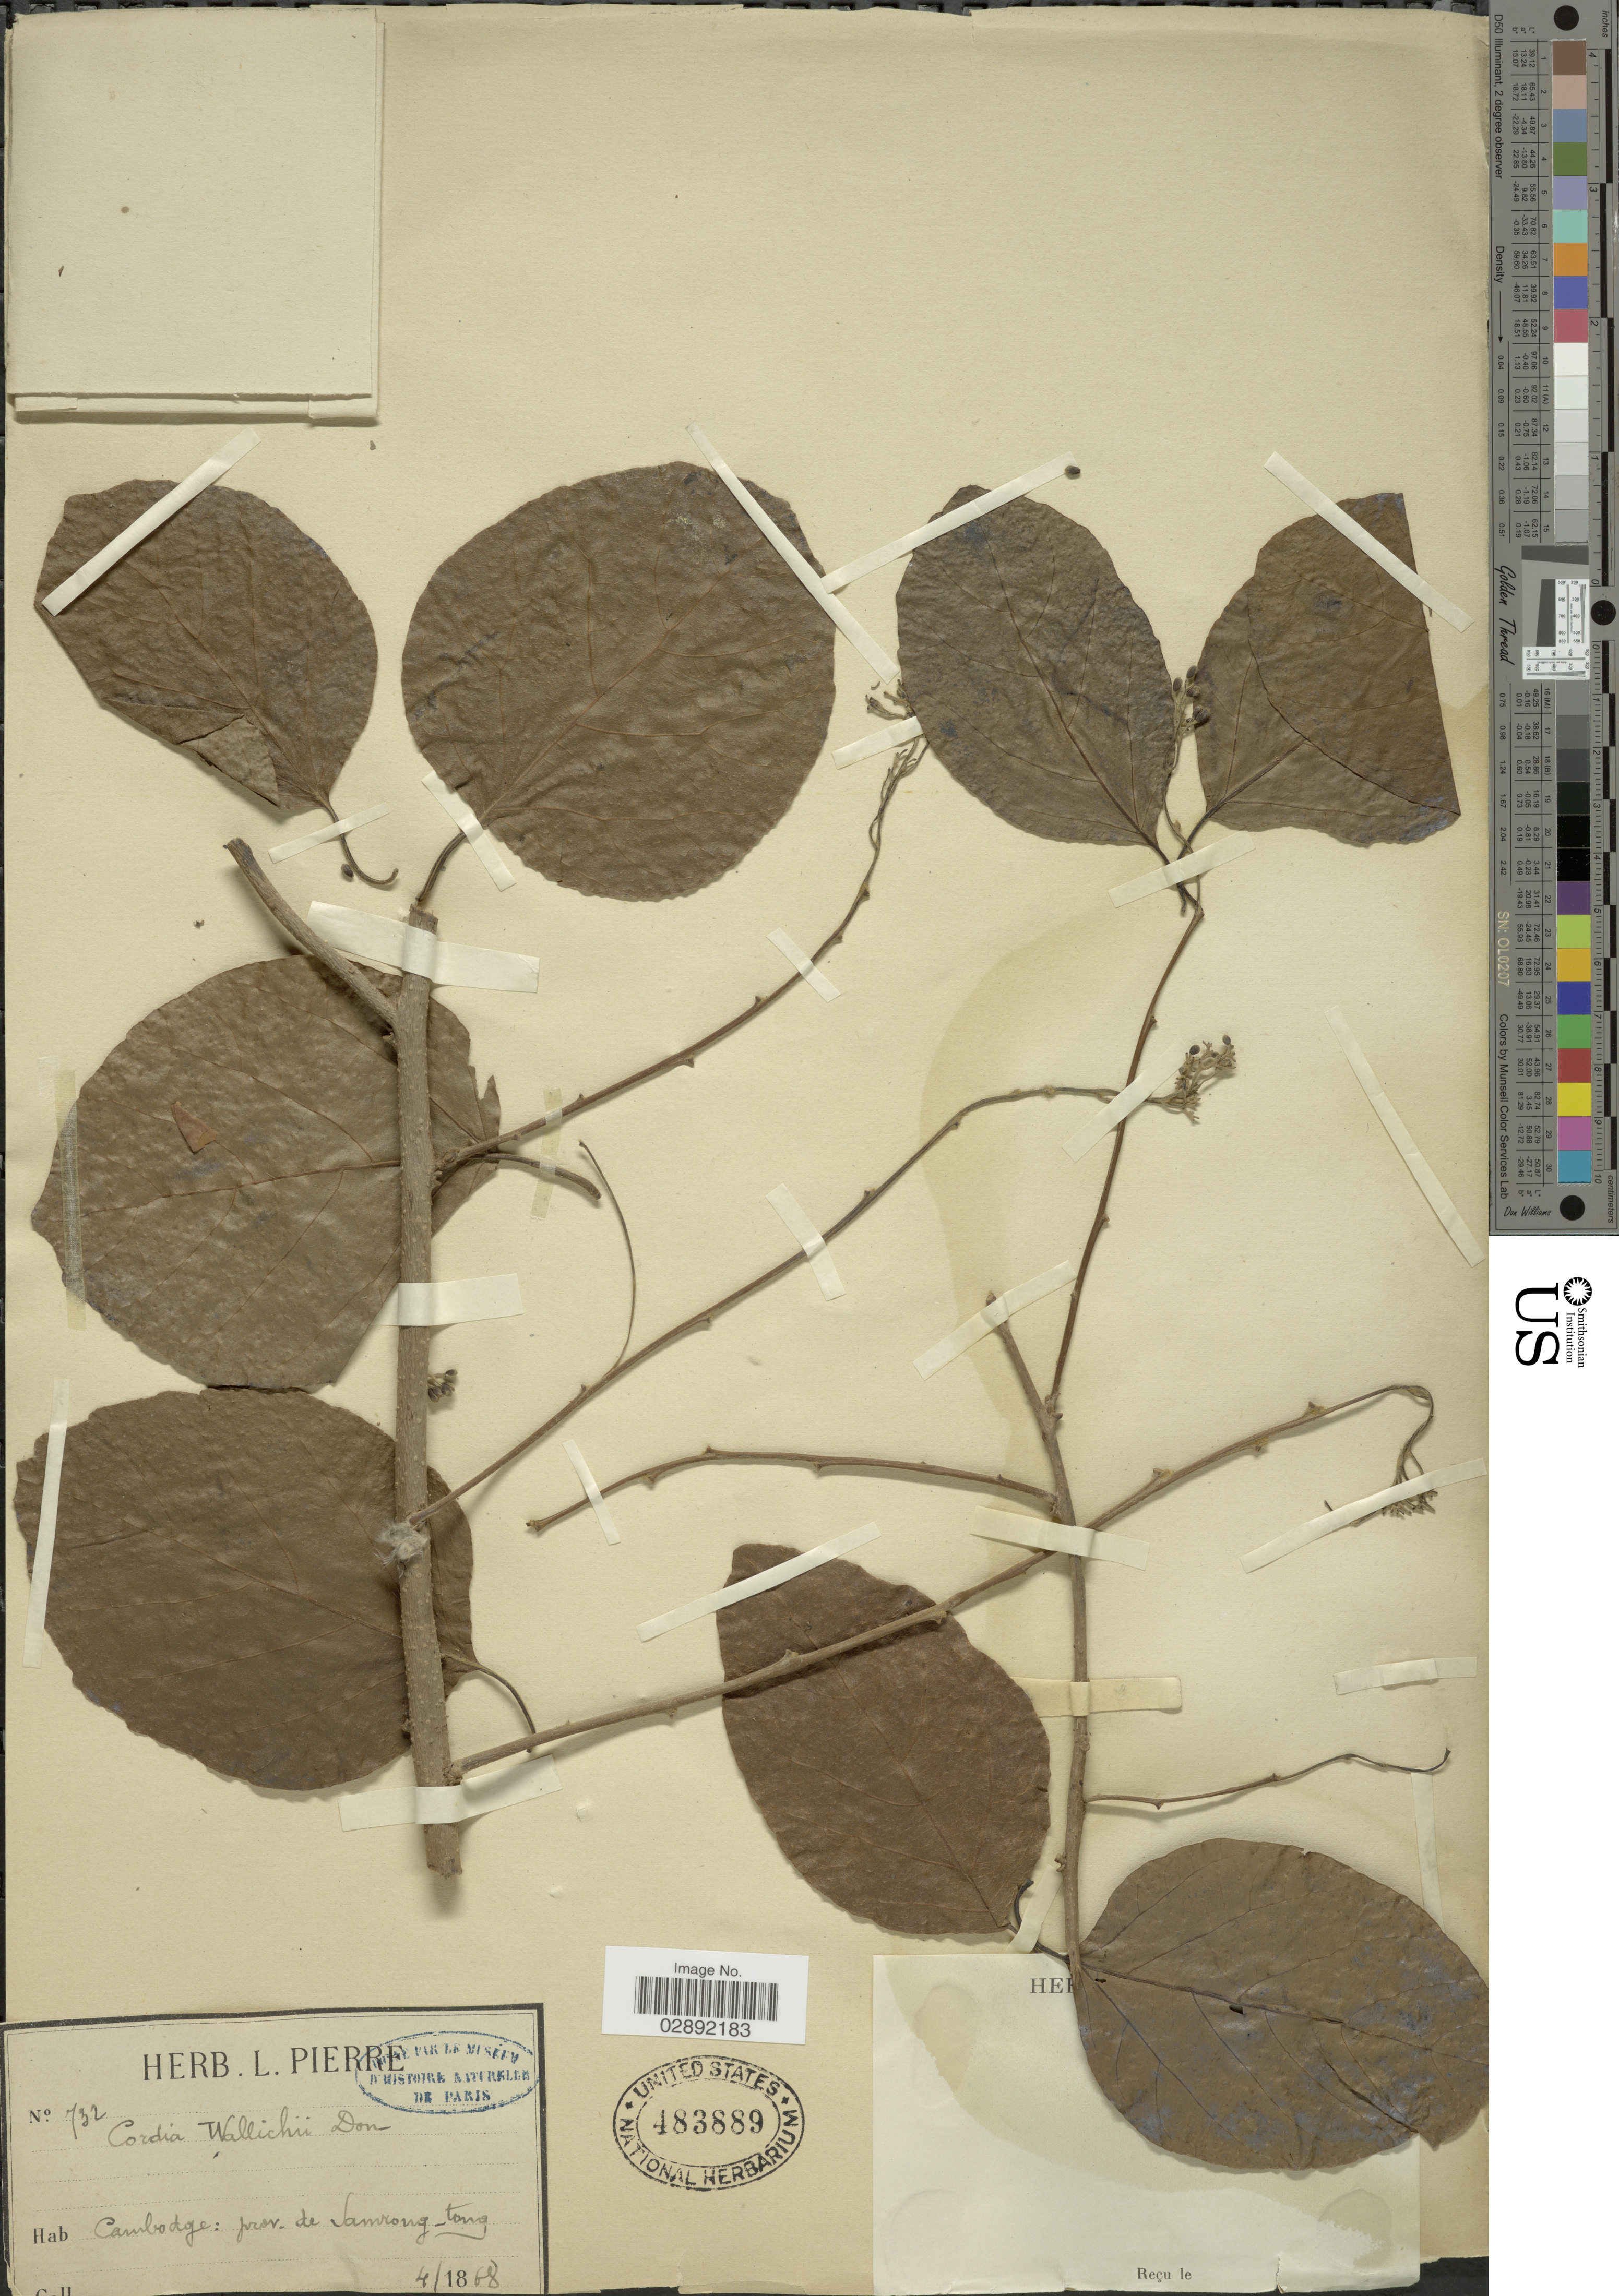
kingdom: Plantae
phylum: Tracheophyta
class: Magnoliopsida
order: Boraginales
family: Cordiaceae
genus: Cordia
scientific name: Cordia wallichii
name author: G. Don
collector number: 732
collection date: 1868-04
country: Cambodia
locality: Cambodge: prov. de Samrong-tong.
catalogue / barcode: US 483889